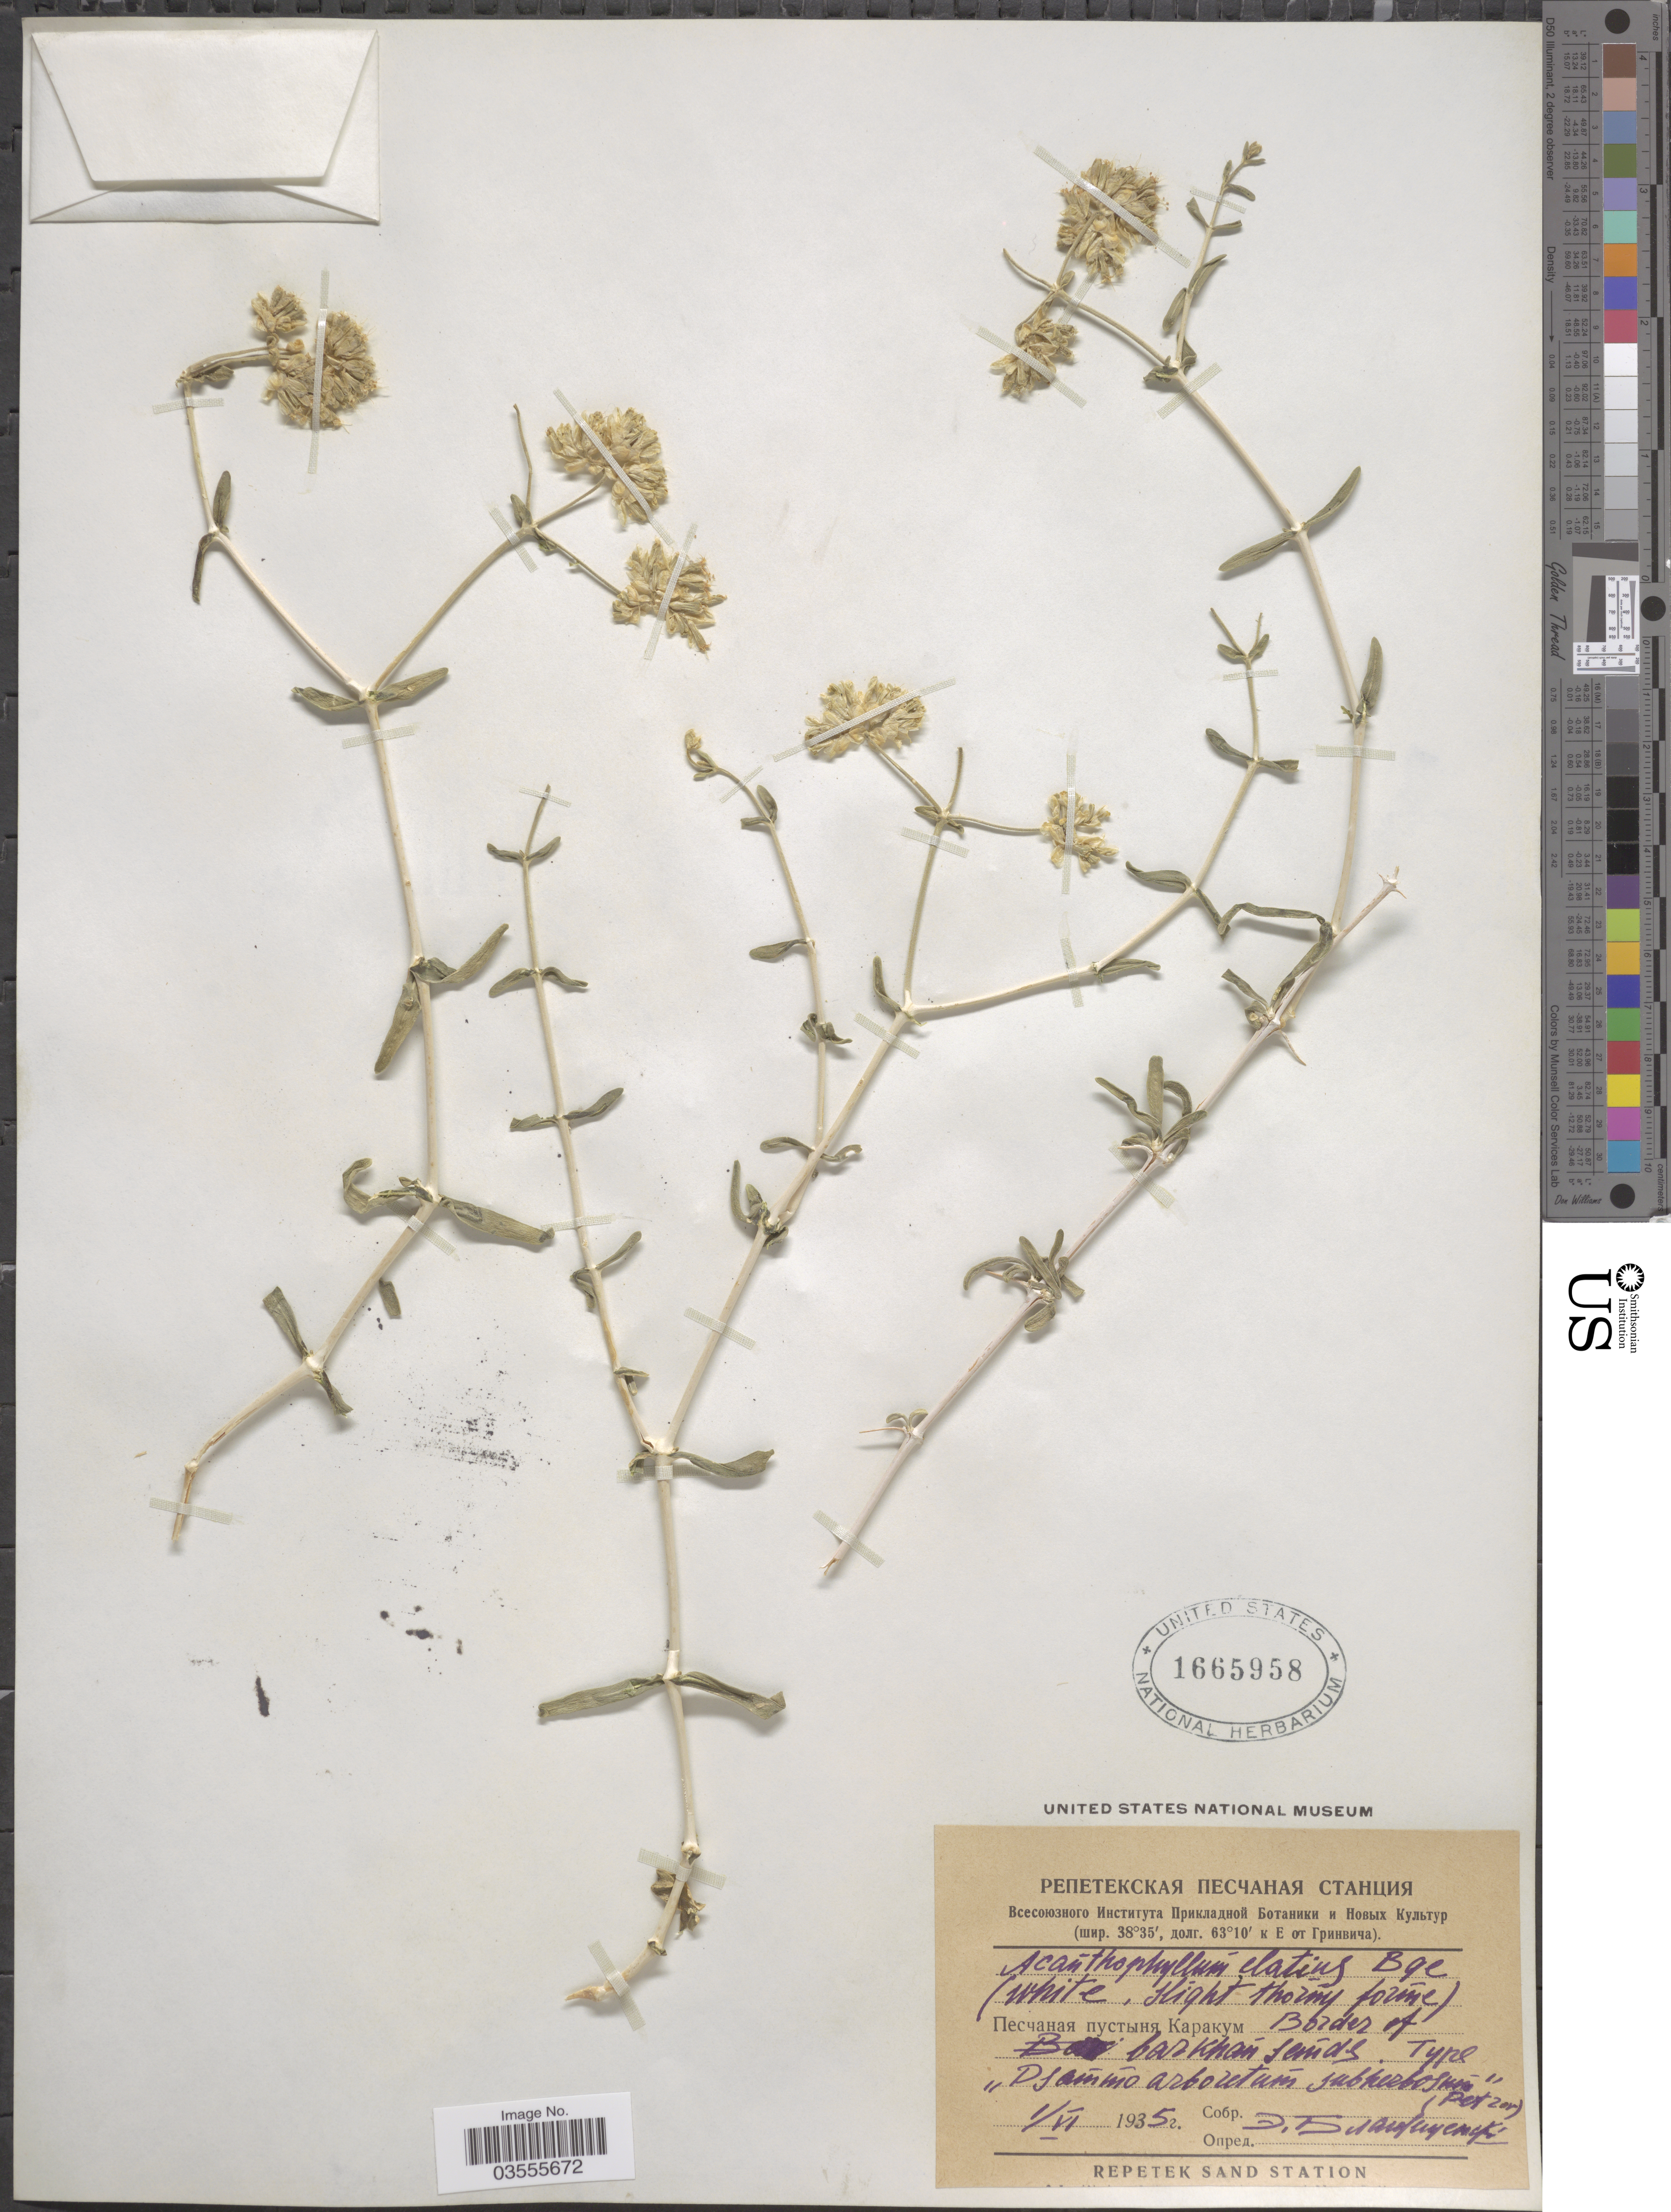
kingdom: Plantae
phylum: Tracheophyta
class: Magnoliopsida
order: Caryophyllales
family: Caryophyllaceae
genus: Acanthophyllum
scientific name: Acanthophyllum elatius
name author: Bunge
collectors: E. Blagoveschenskiy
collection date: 1935-06-01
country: Turkmenistan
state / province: Lebap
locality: Karakum Desert, Repetek.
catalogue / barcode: US 1665958